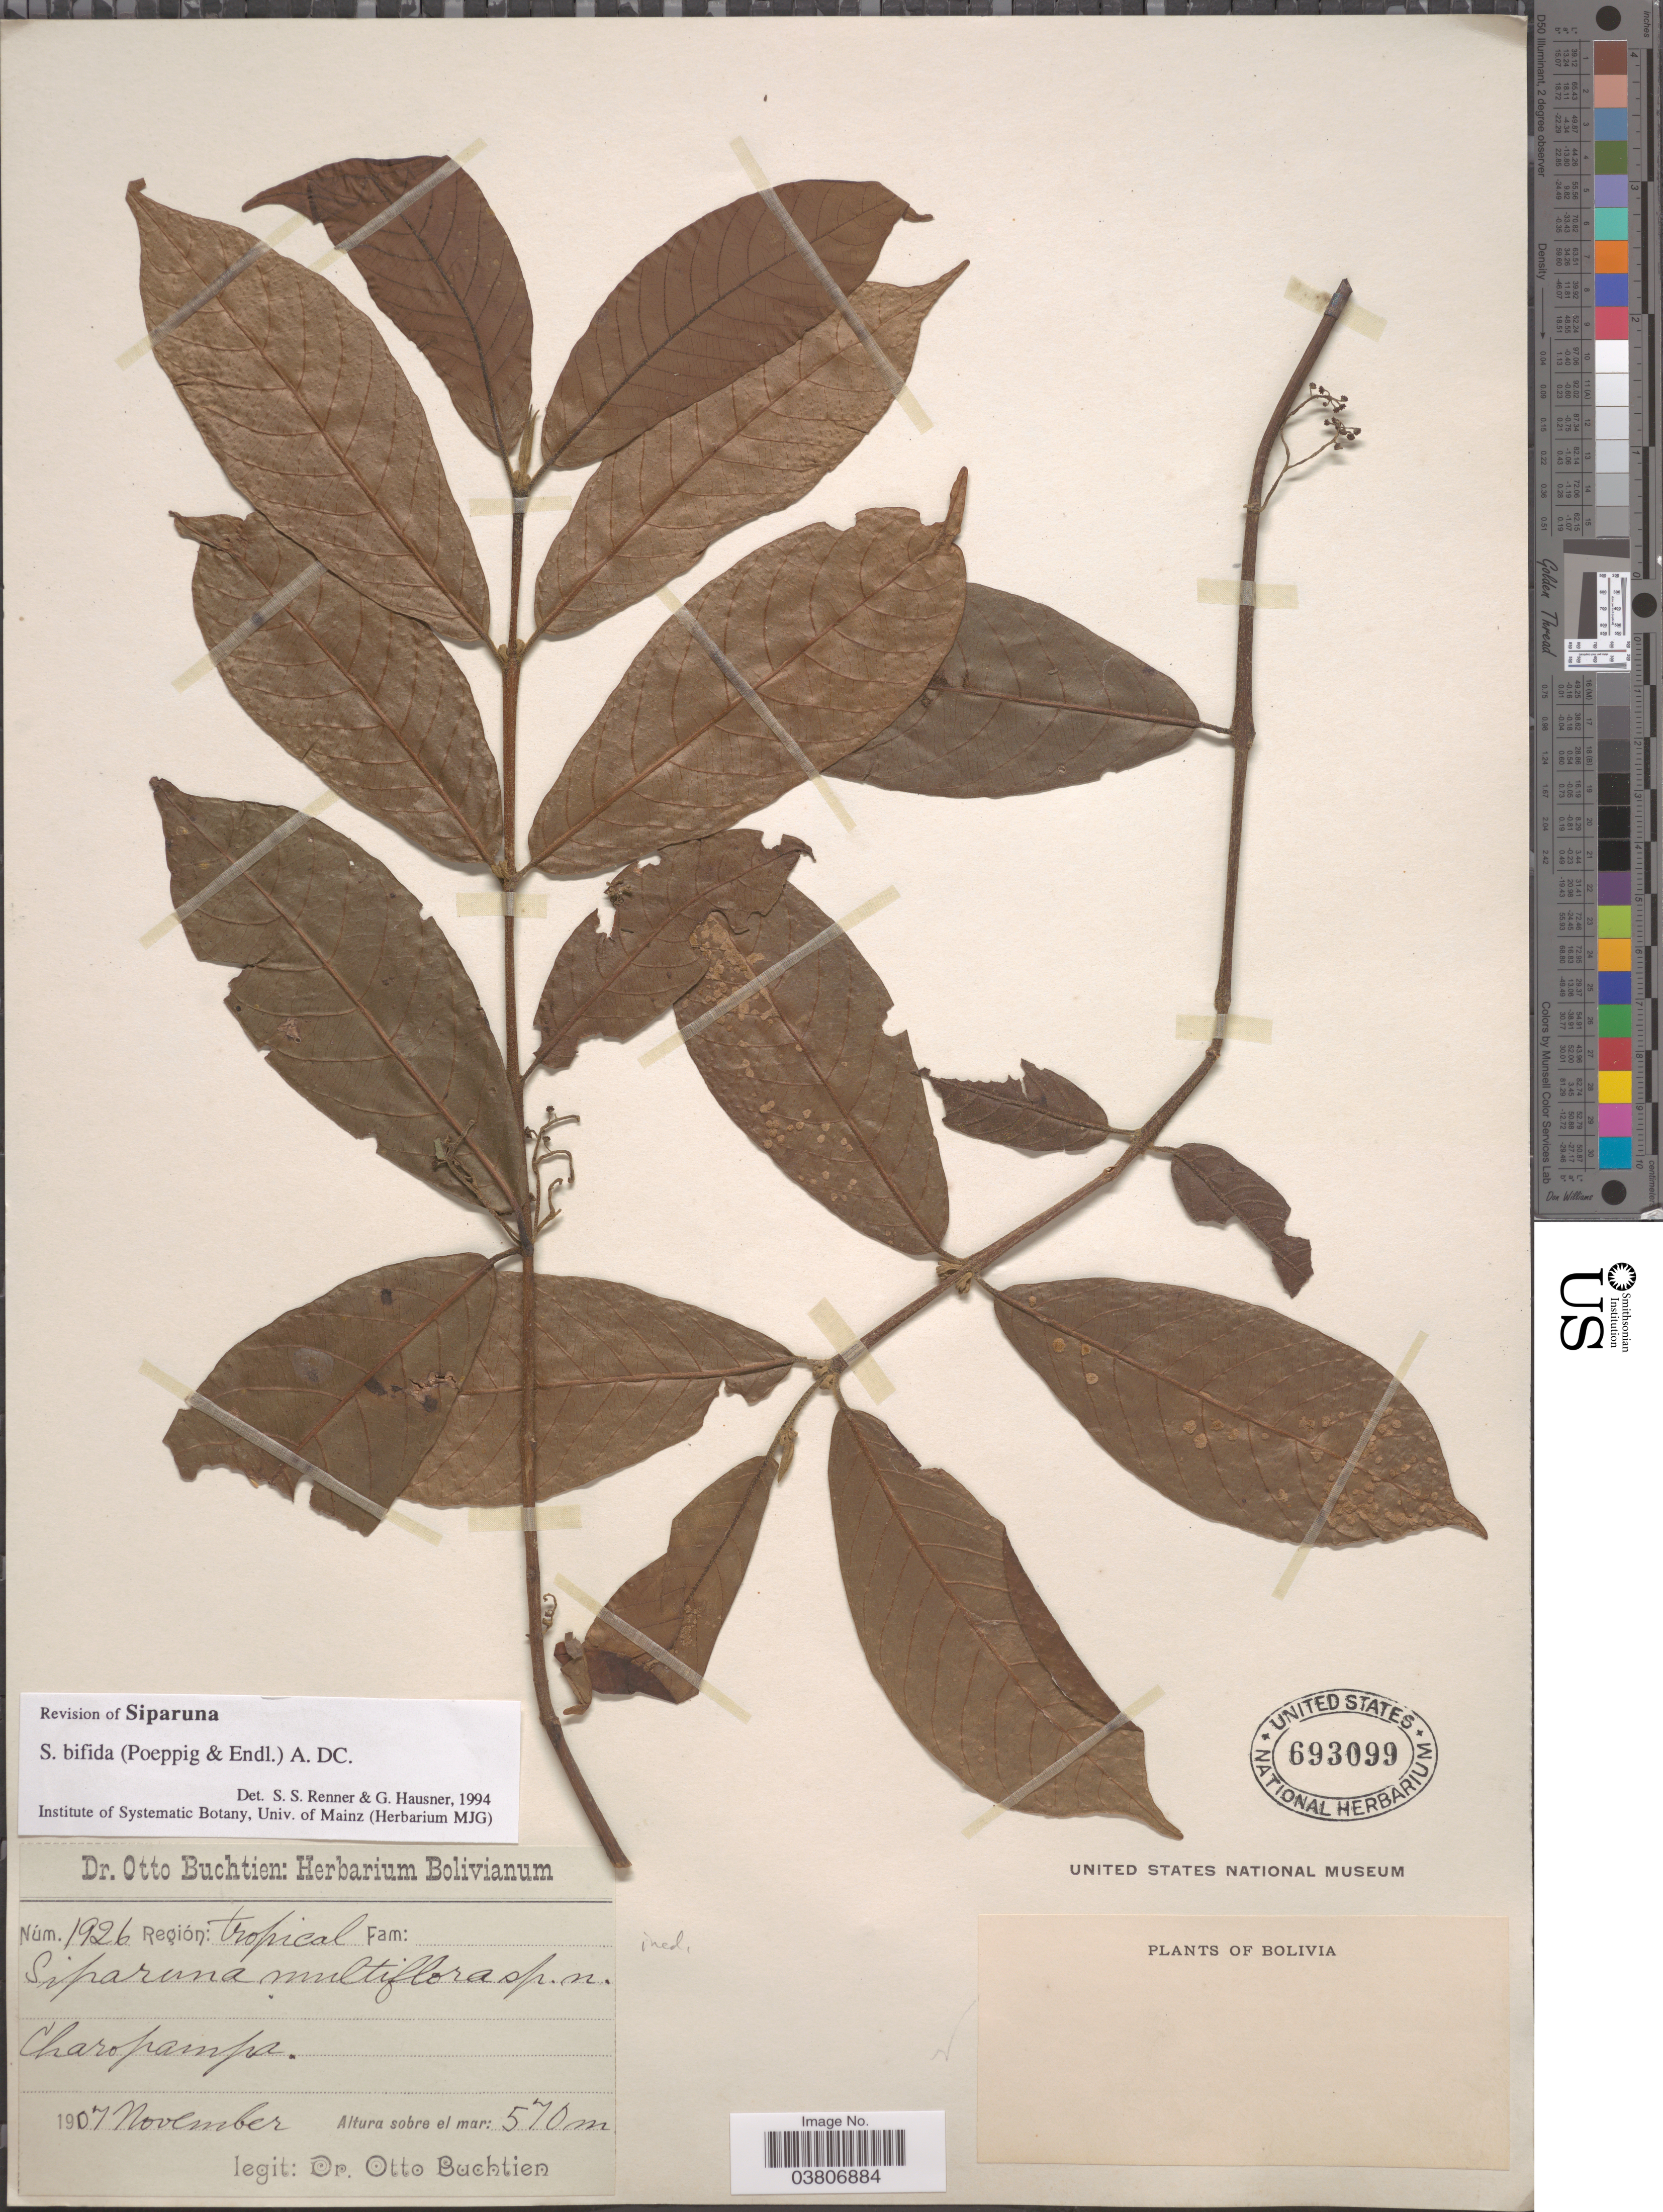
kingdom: Plantae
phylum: Tracheophyta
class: Magnoliopsida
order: Laurales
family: Siparunaceae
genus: Siparuna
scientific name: Siparuna bifida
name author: (Poepp. & Endl.) A. DC.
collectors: O. Buchtien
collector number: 1926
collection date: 1907-11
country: Bolivia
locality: Región: tropical. Charopampa.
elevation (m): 570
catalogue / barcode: US 693099